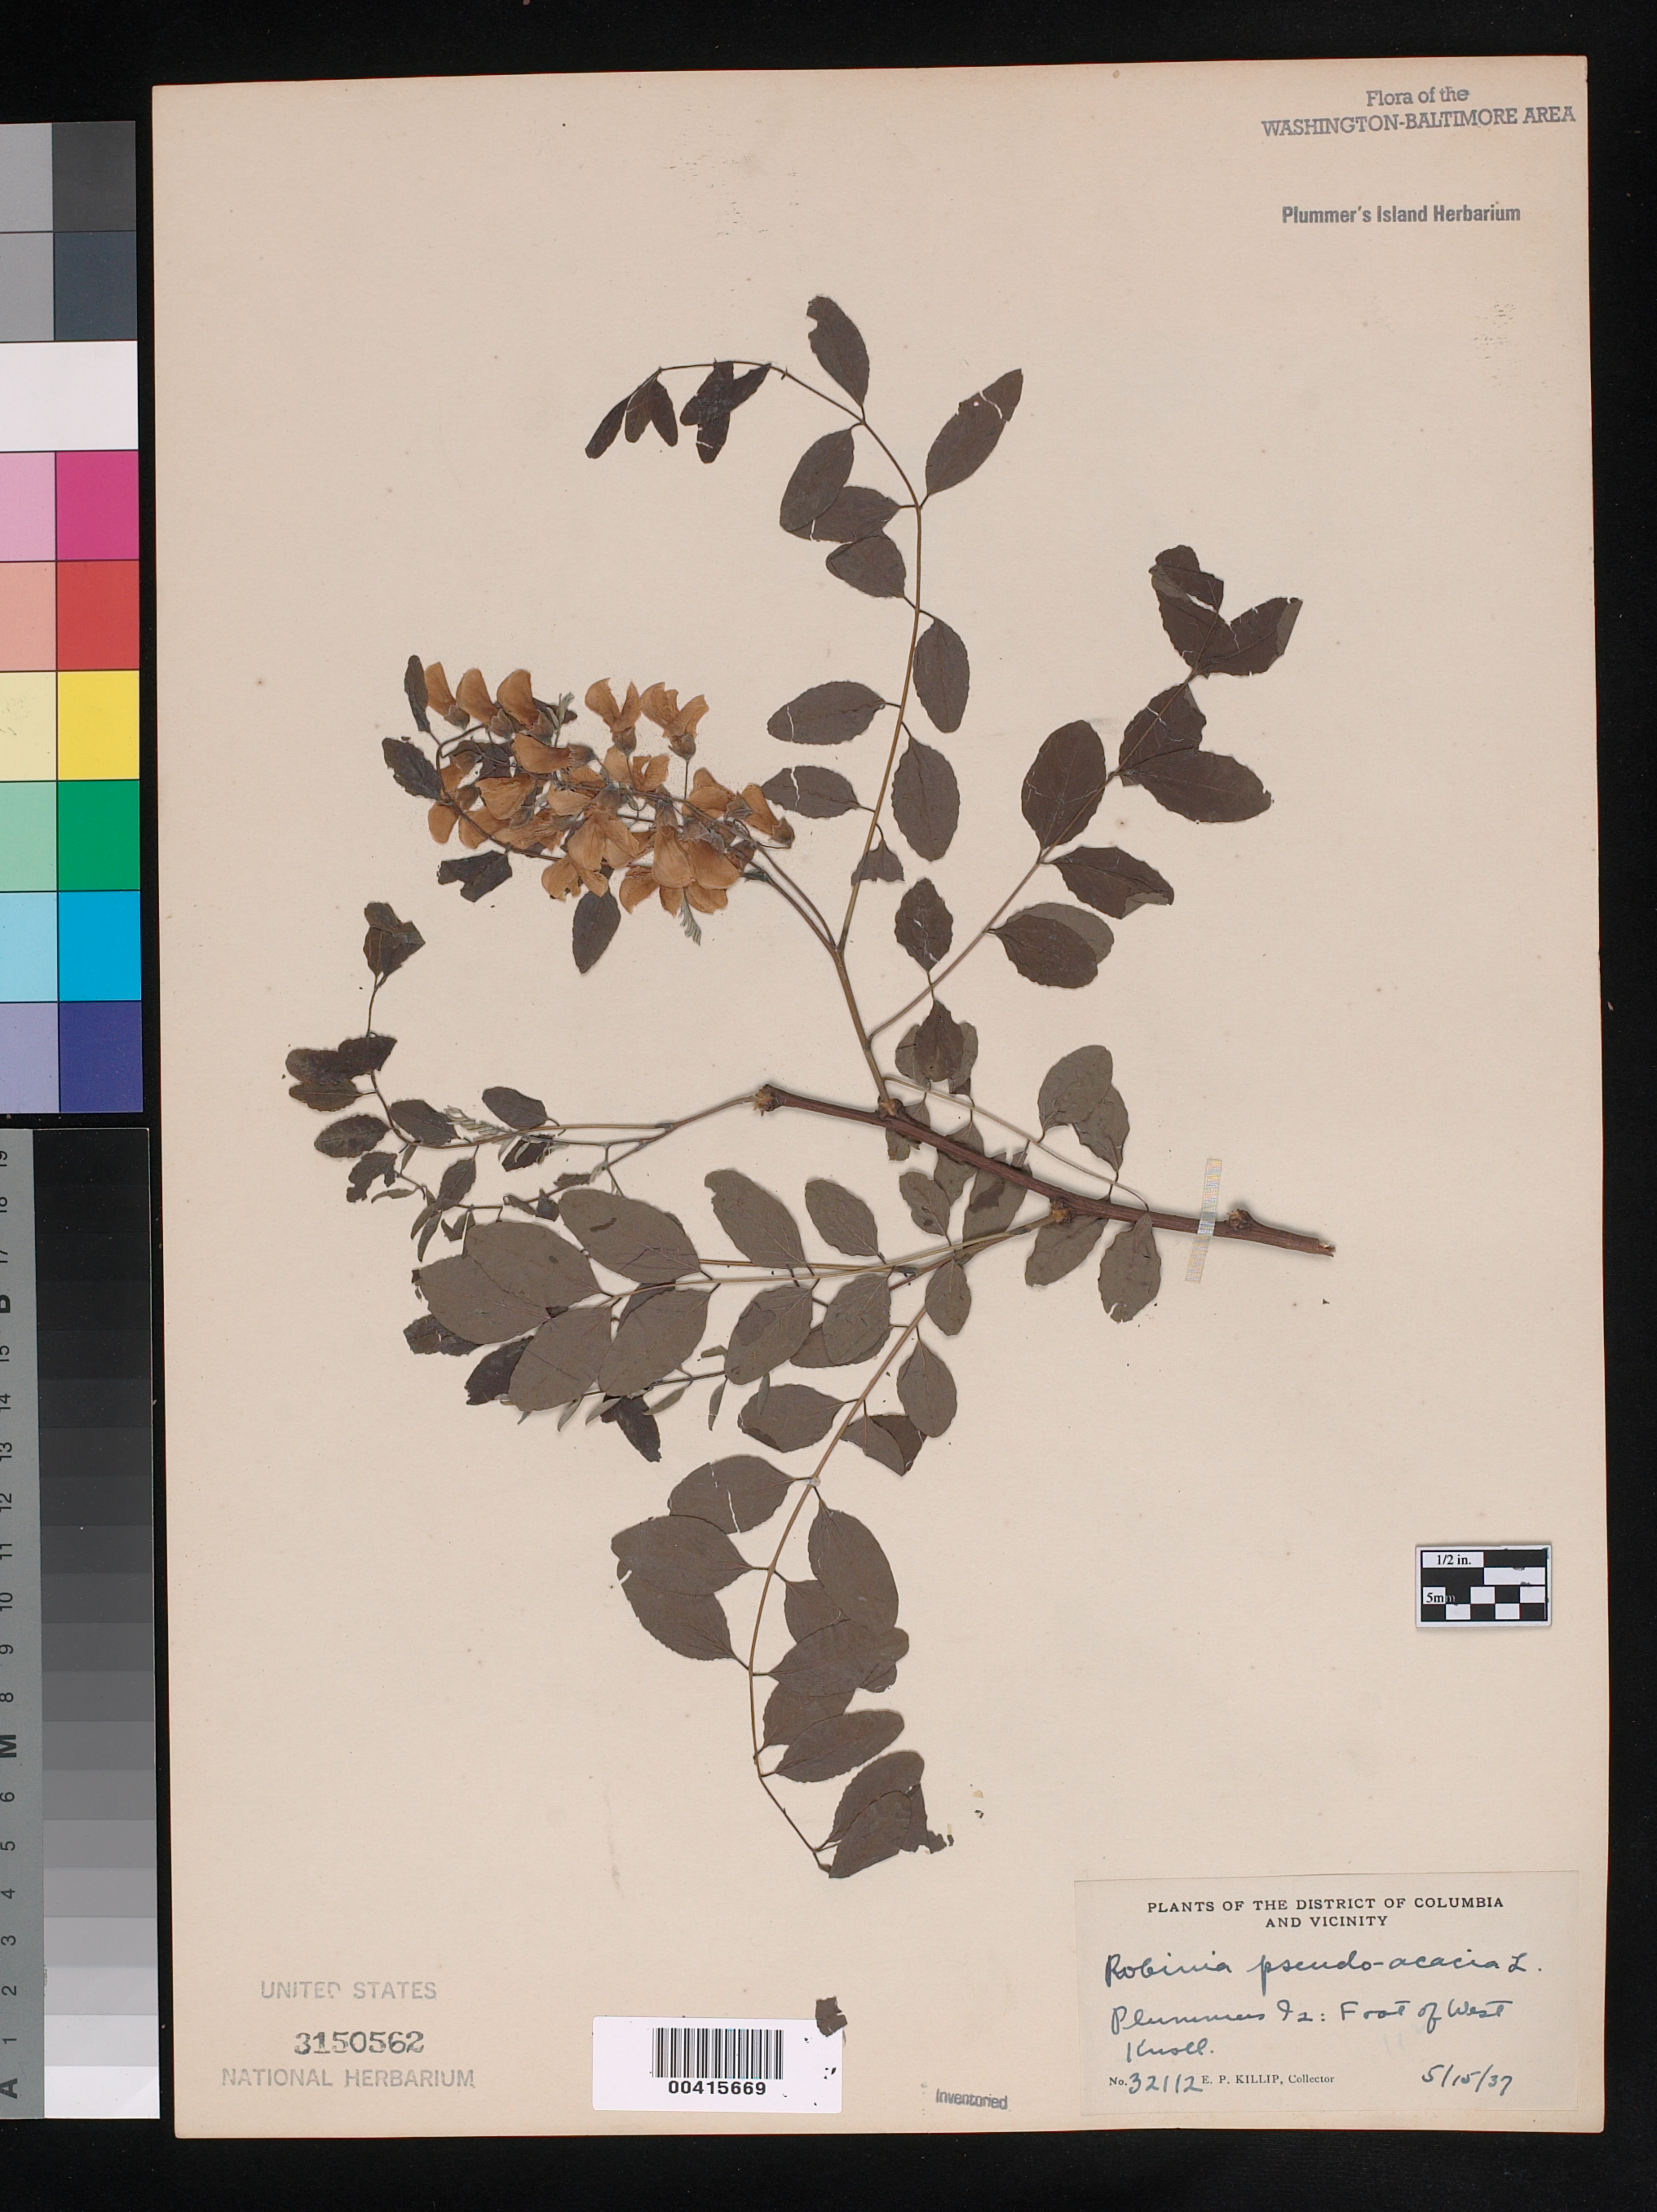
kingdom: Plantae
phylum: Tracheophyta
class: Magnoliopsida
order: Fabales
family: Fabaceae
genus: Robinia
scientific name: Robinia pseudoacacia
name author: L.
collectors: E. P. Killip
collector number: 32112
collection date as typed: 15 May 1937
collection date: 1937-05-15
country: United States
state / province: Maryland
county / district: Montgomery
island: Plummers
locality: Plummer's Island; foot of west knoll C. & O. Canal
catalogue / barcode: US 3150562